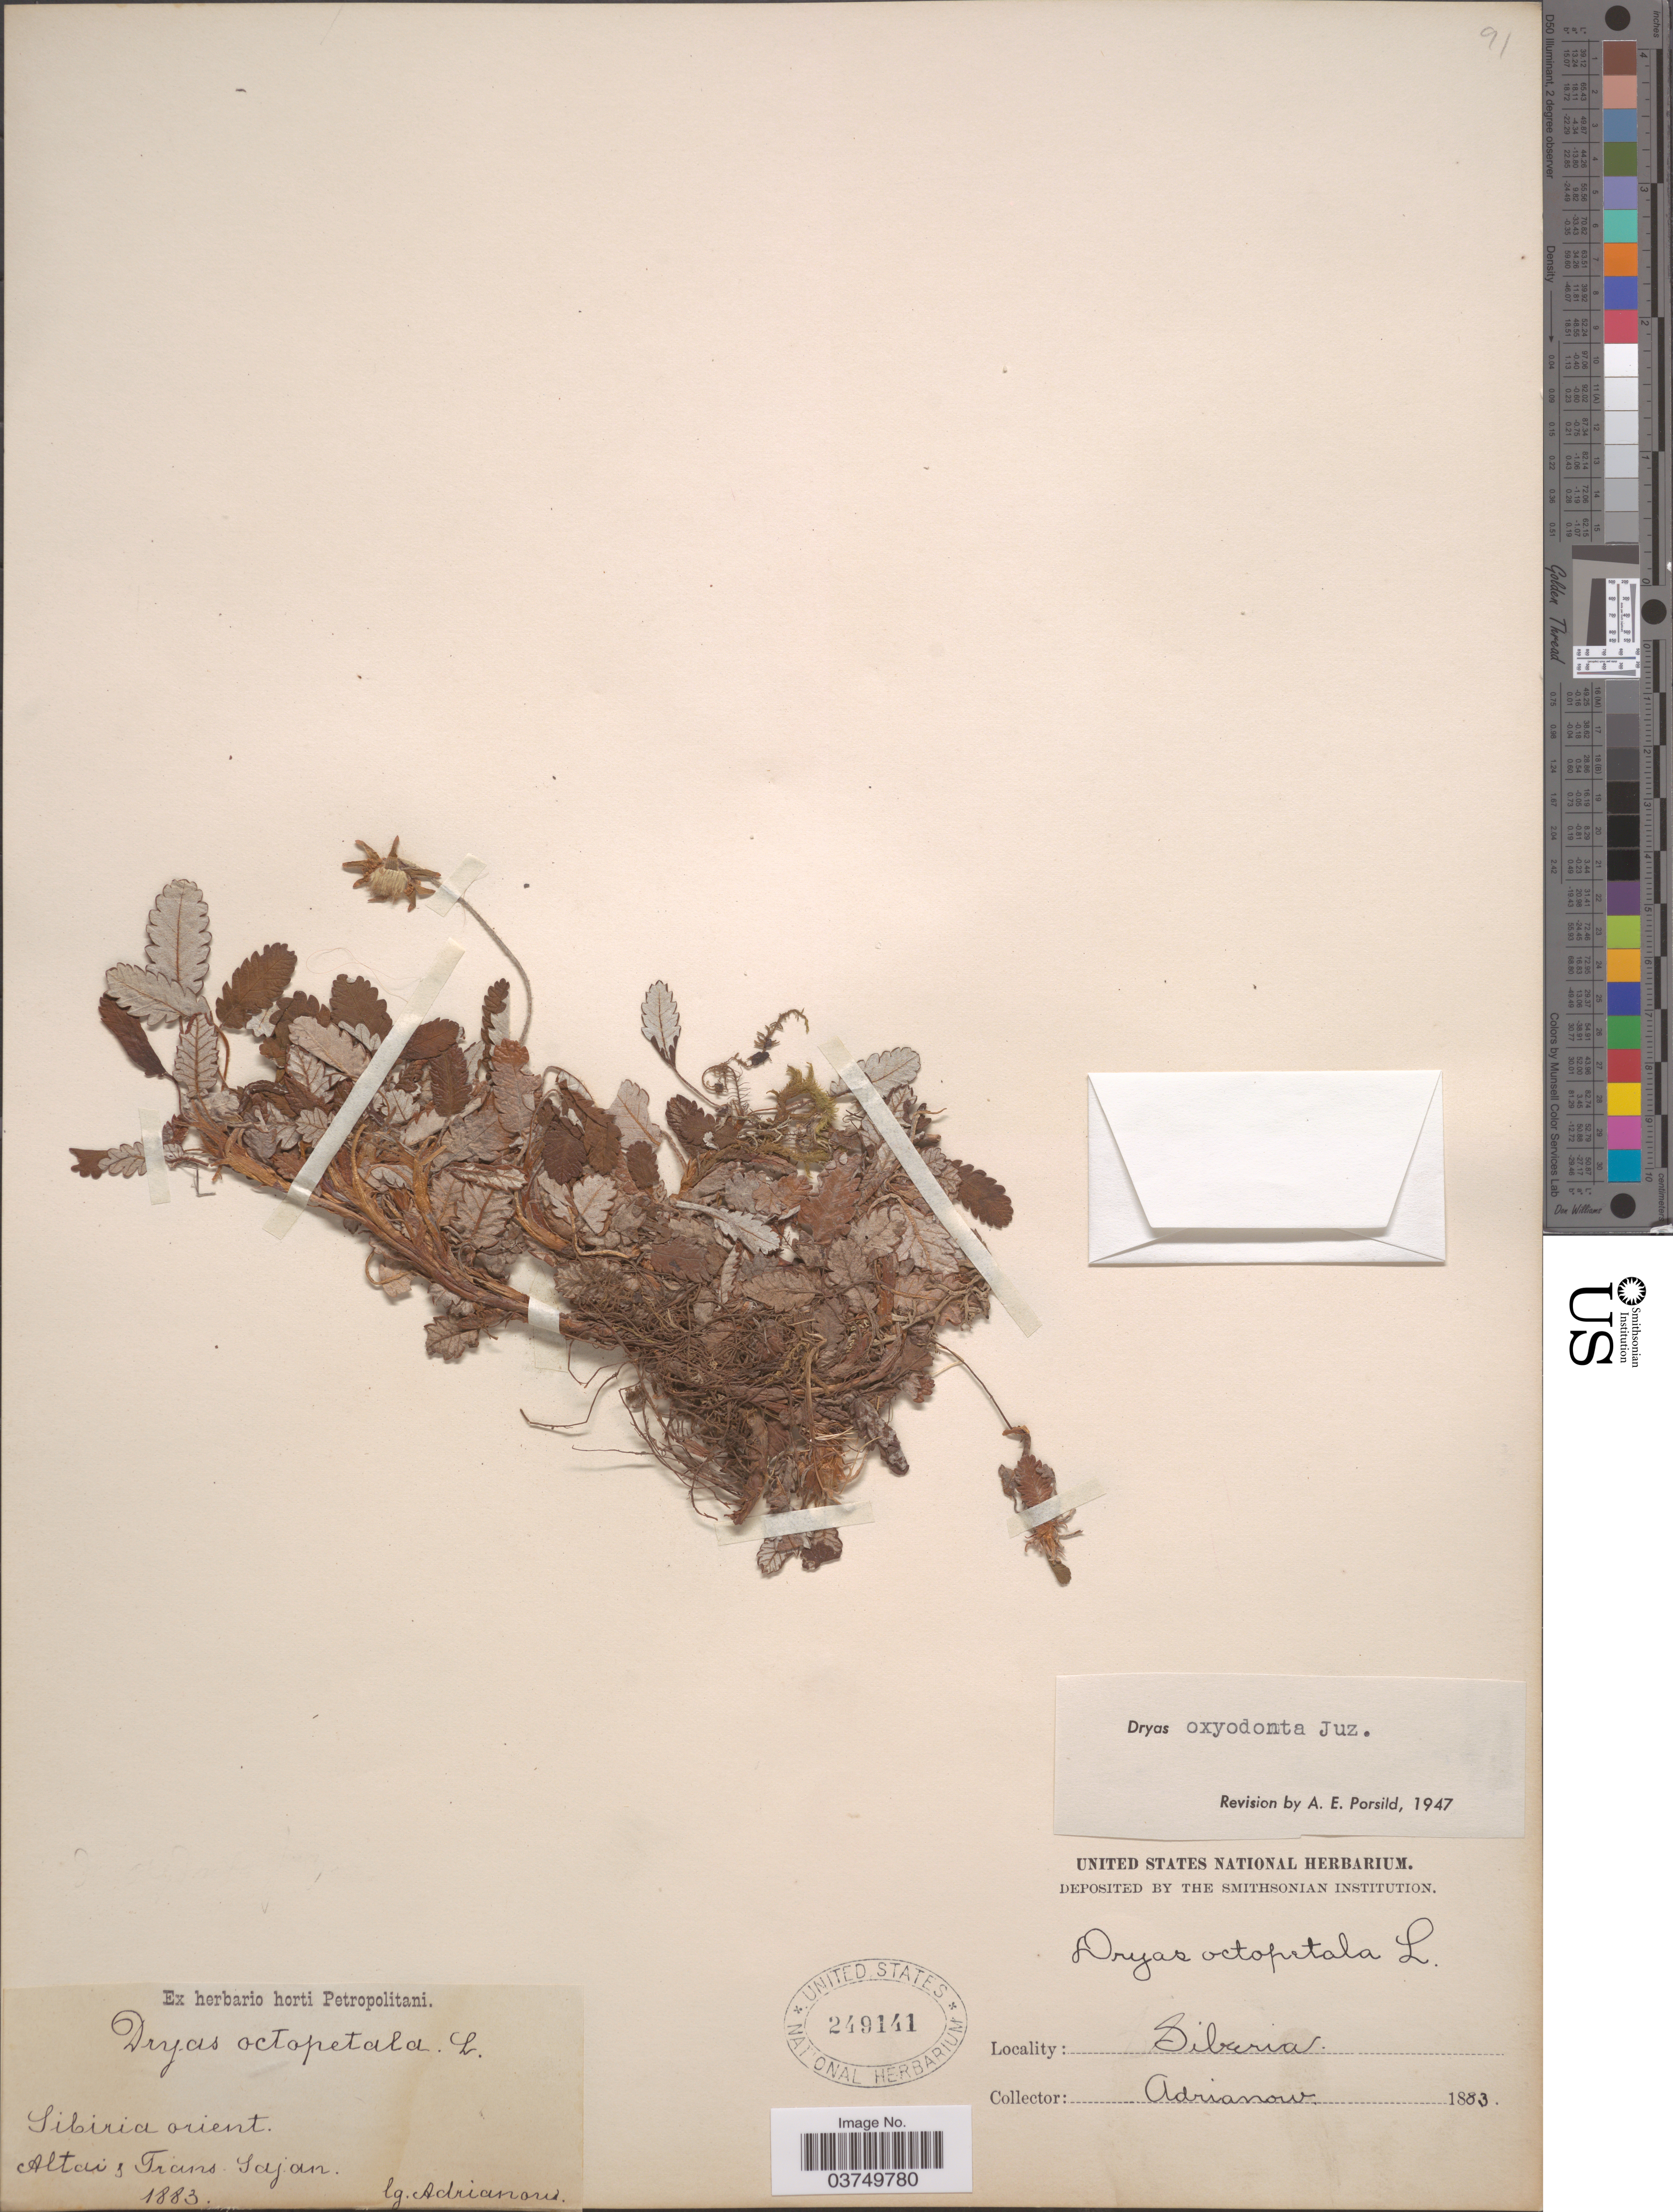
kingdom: Plantae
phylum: Tracheophyta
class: Magnoliopsida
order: Rosales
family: Rosaceae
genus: Dryas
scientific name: Dryas oxyodonta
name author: Juz.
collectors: -- Adrianow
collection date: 1883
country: Russian Federation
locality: Sibiria orient. Altai & Trans Sajan.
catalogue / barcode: US 249141